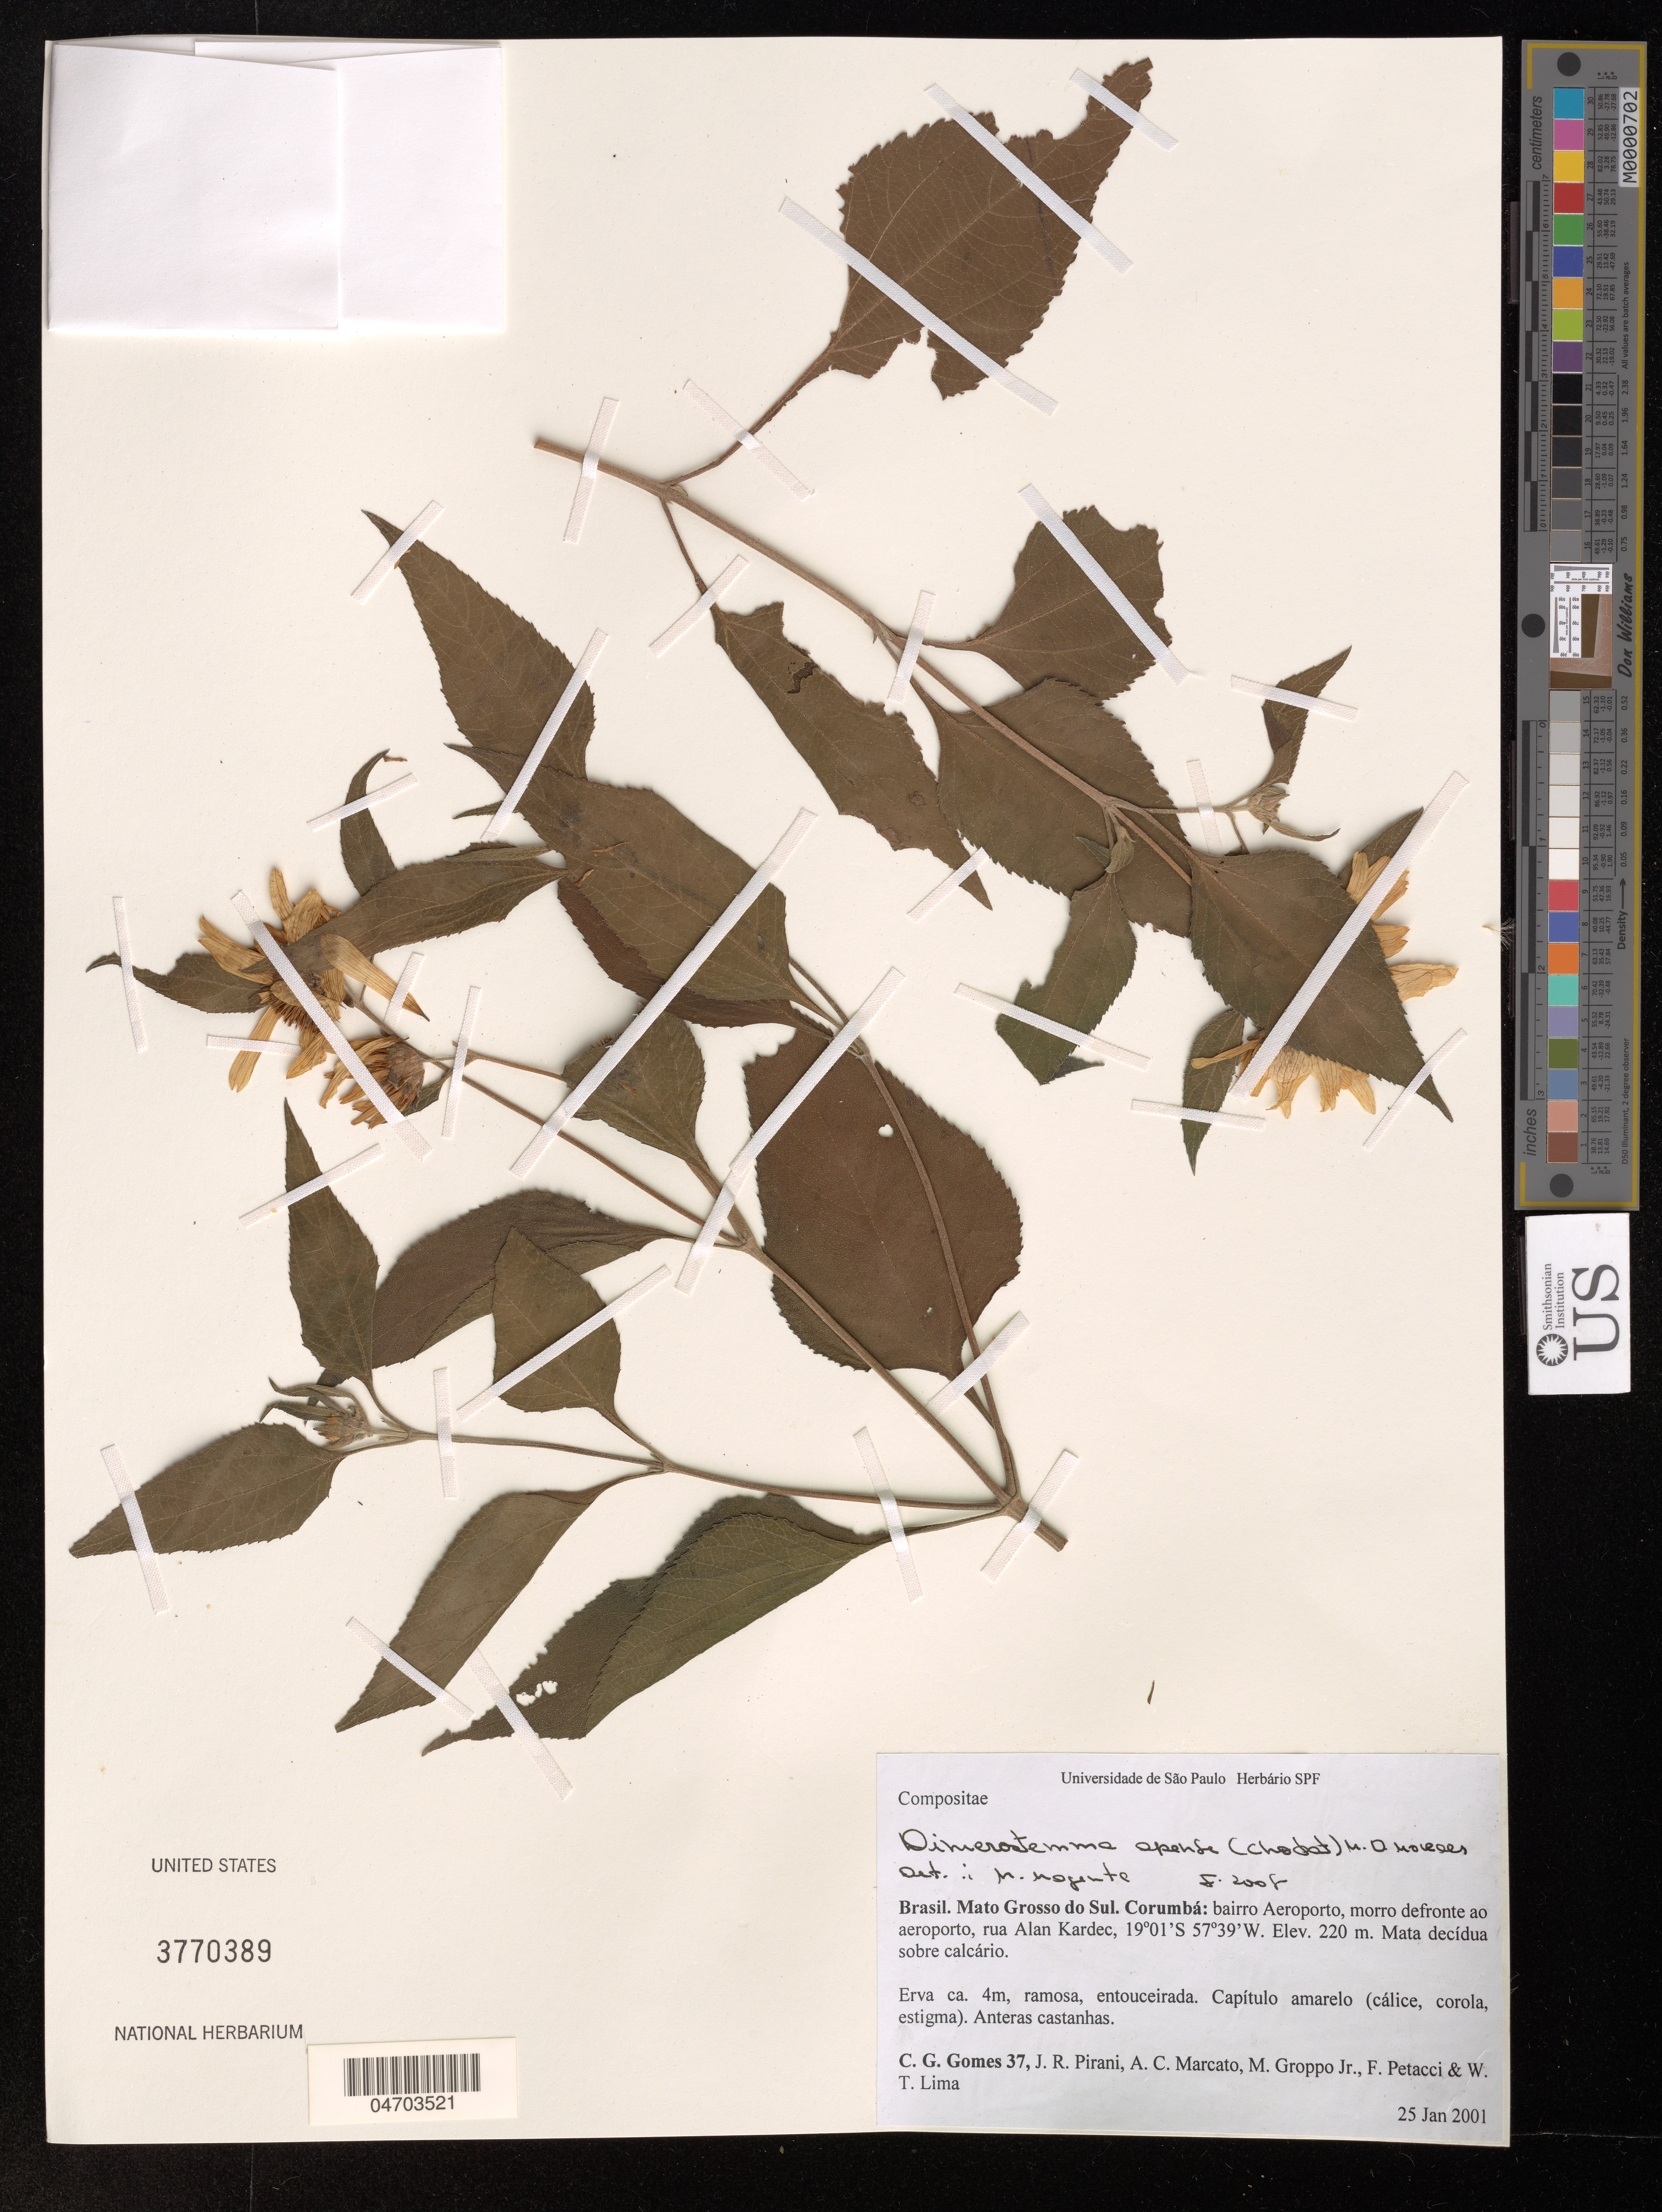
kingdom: Plantae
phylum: Tracheophyta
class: Magnoliopsida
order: Asterales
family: Asteraceae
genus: Dimerostemma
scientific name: Dimerostemma apense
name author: (Chodat) M. D. Moraes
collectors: C. Gomes, J. R. Pirani, A. Marcato & M. Groppo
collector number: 37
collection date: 2001-01-25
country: Brazil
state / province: Mato Grosso do Sul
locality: Corumbá: bairro Aeroporto, morro defronte ao aeroporto, rua Alan Kardec.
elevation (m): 220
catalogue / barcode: US 3770389